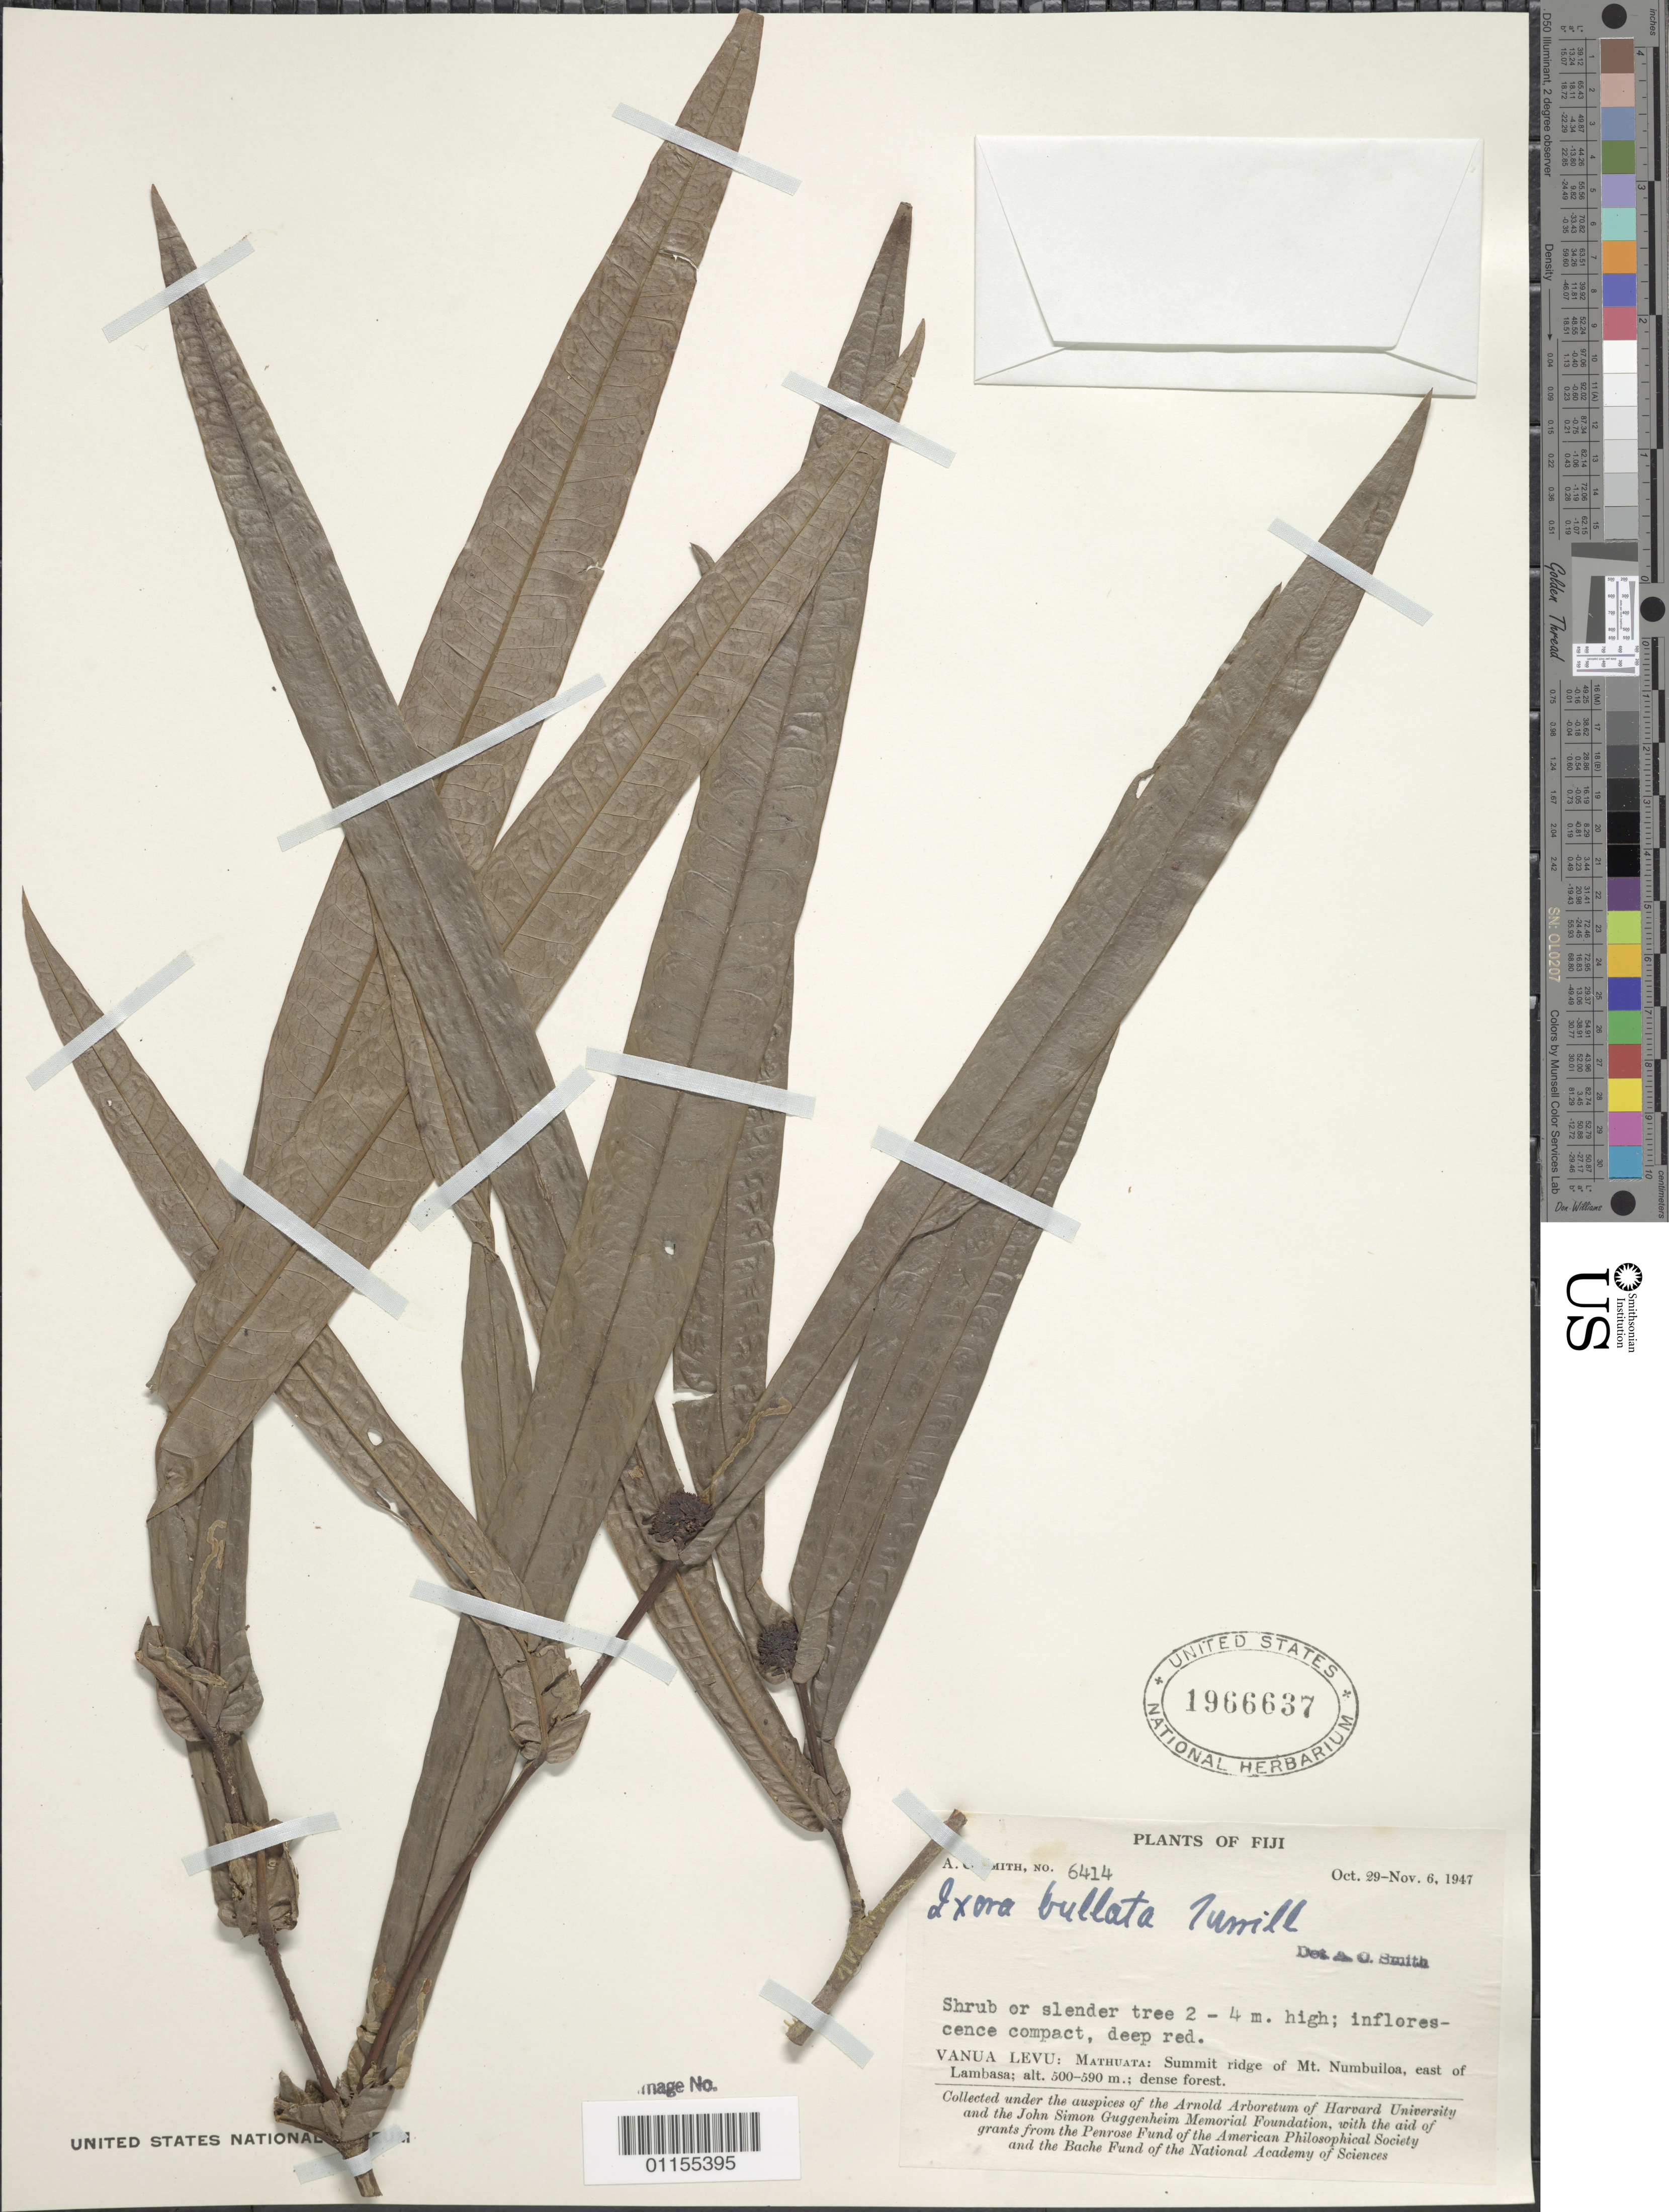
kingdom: Plantae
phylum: Tracheophyta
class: Magnoliopsida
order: Gentianales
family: Rubiaceae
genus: Ixora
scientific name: Ixora bullata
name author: Turrill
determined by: Smith, A. C.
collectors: A. C. Smith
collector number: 6414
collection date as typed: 29 Oct 1947 to 06 Nov 1947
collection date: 1947-10-29/1947-11-06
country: Fiji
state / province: Northern Division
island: Macuata-i-wai [Mathuata-i-wai]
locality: Mathuata Prov.: summit ridge of mt numbuiloa, east of lambasa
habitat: dense forest.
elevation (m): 500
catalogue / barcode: US 1966637